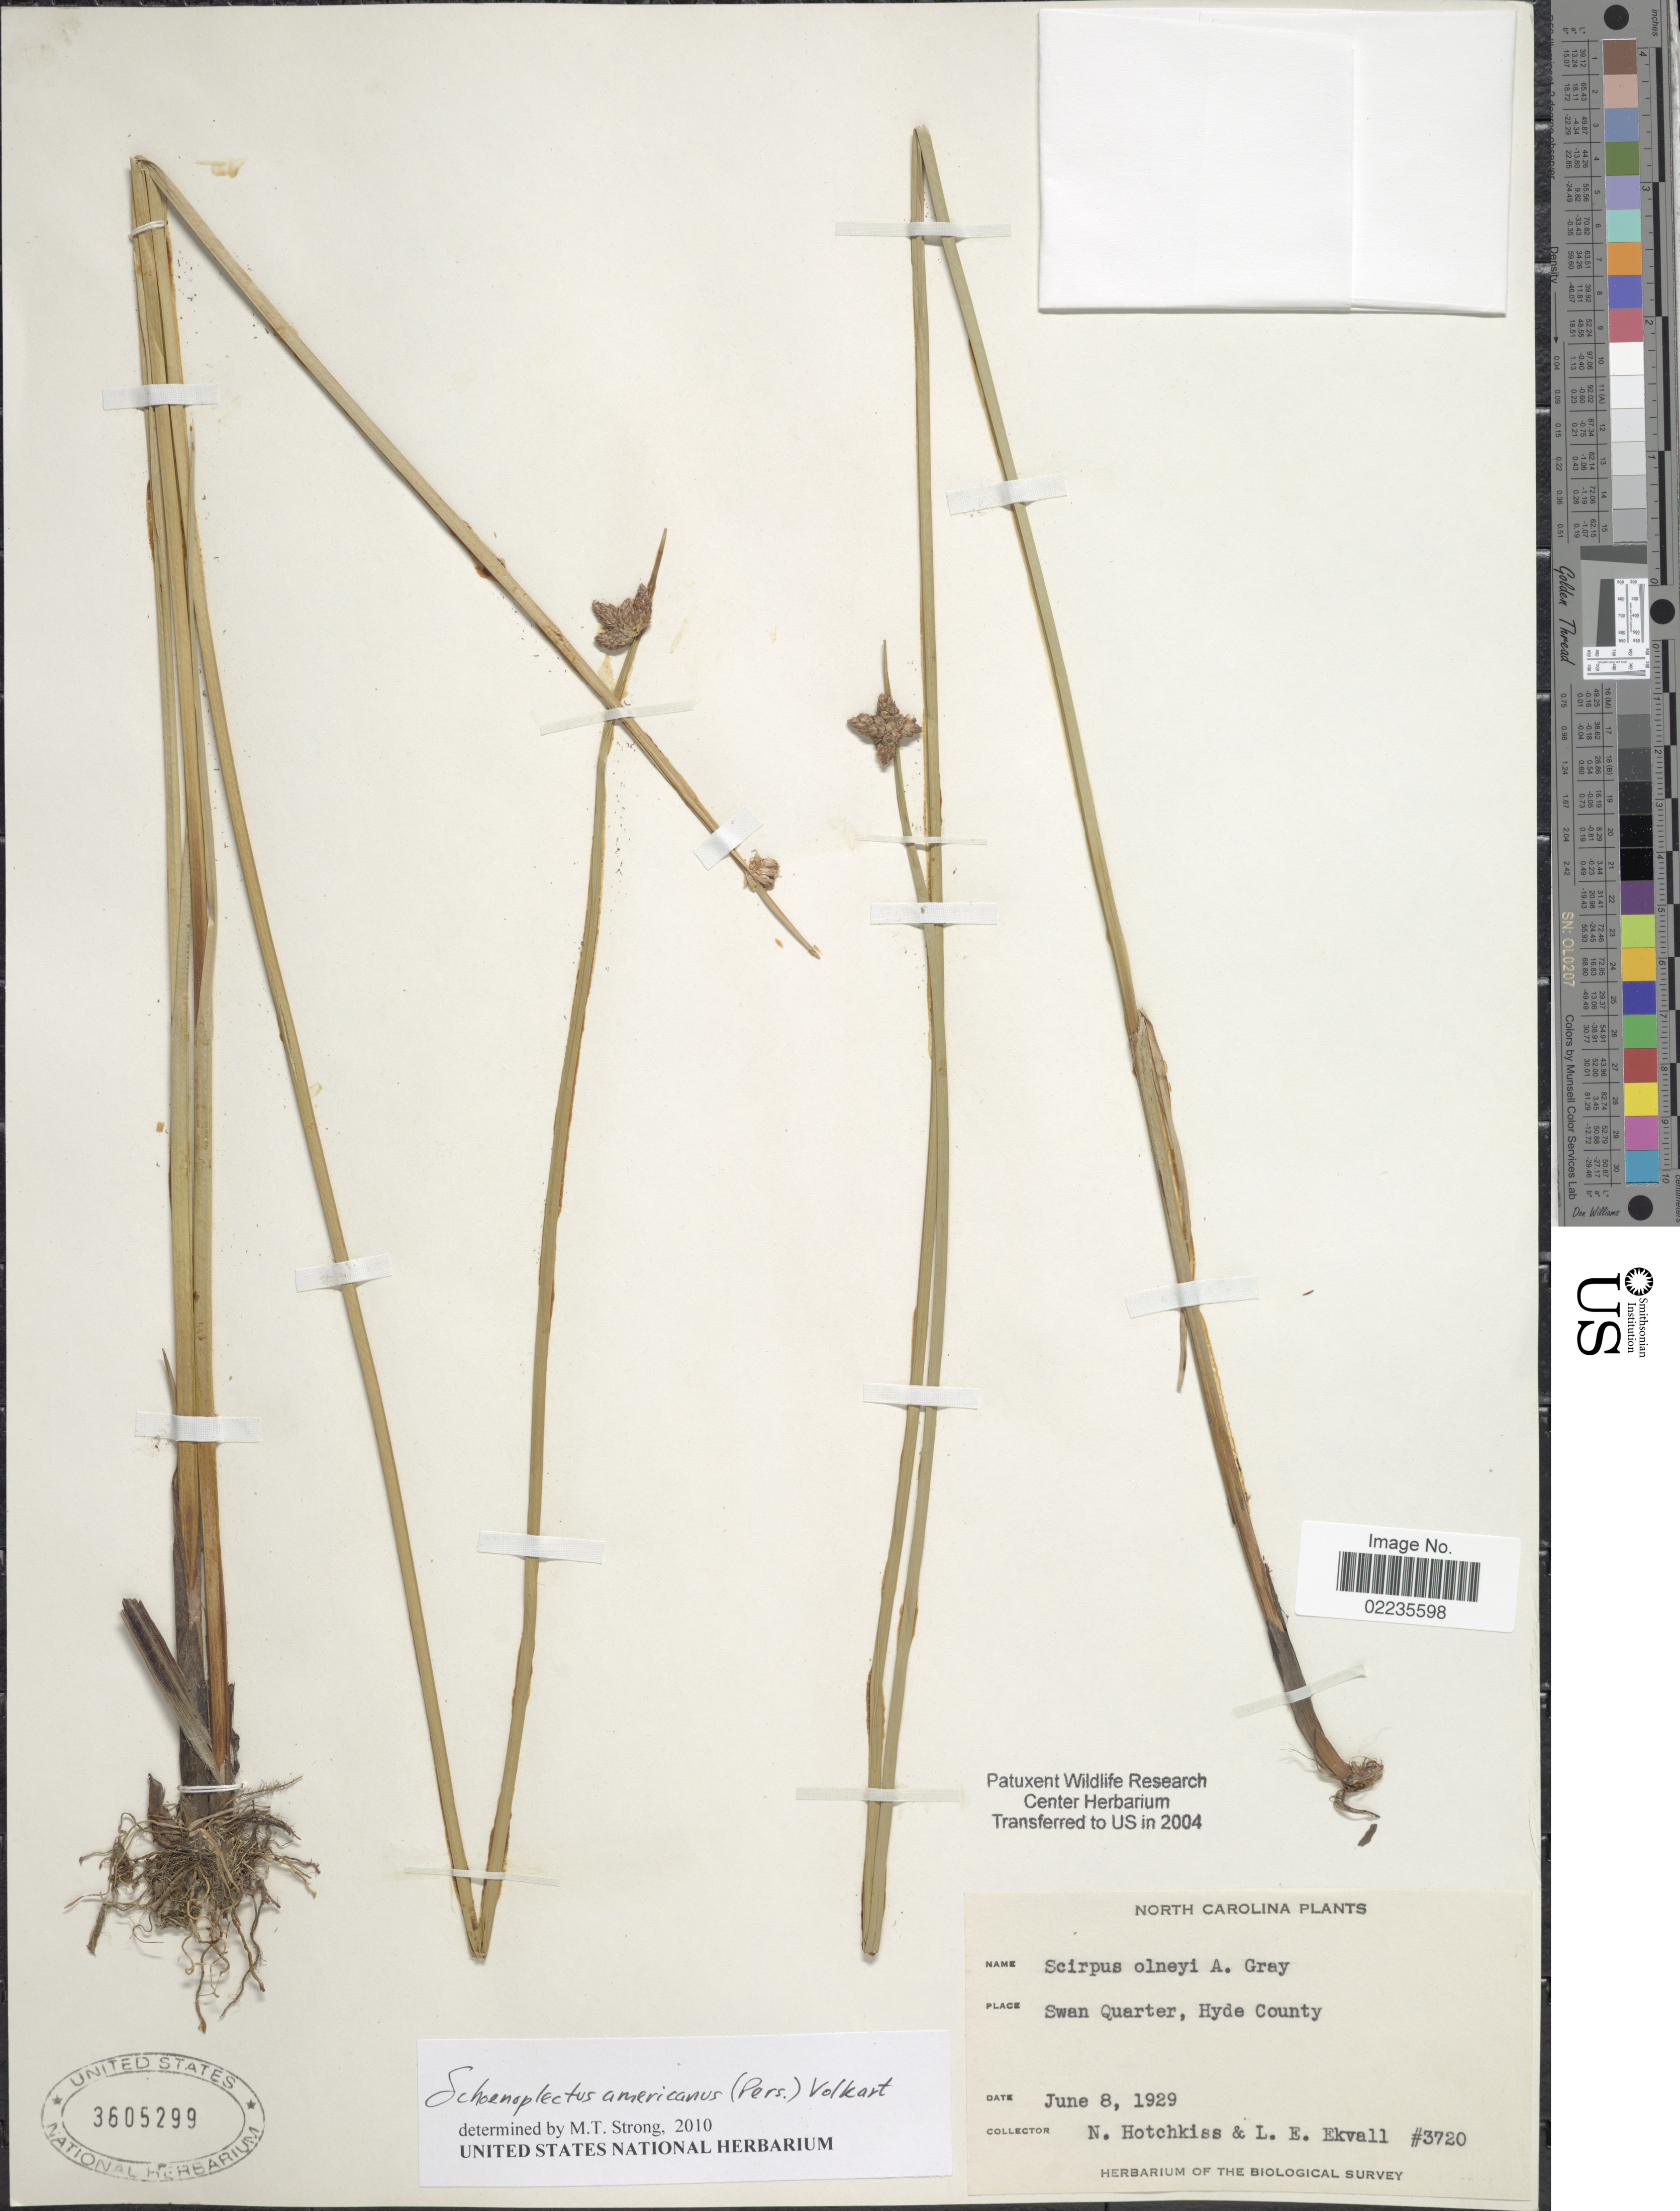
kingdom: Plantae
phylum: Tracheophyta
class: Liliopsida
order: Poales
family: Cyperaceae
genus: Schoenoplectus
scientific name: Schoenoplectus americanus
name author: (Pers.) Volkart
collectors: N. Hotchkiss & L. Ekvall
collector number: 3720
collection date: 1929-06-08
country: United States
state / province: North Carolina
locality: Swan Quarter, Hyde County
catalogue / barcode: US 3605299